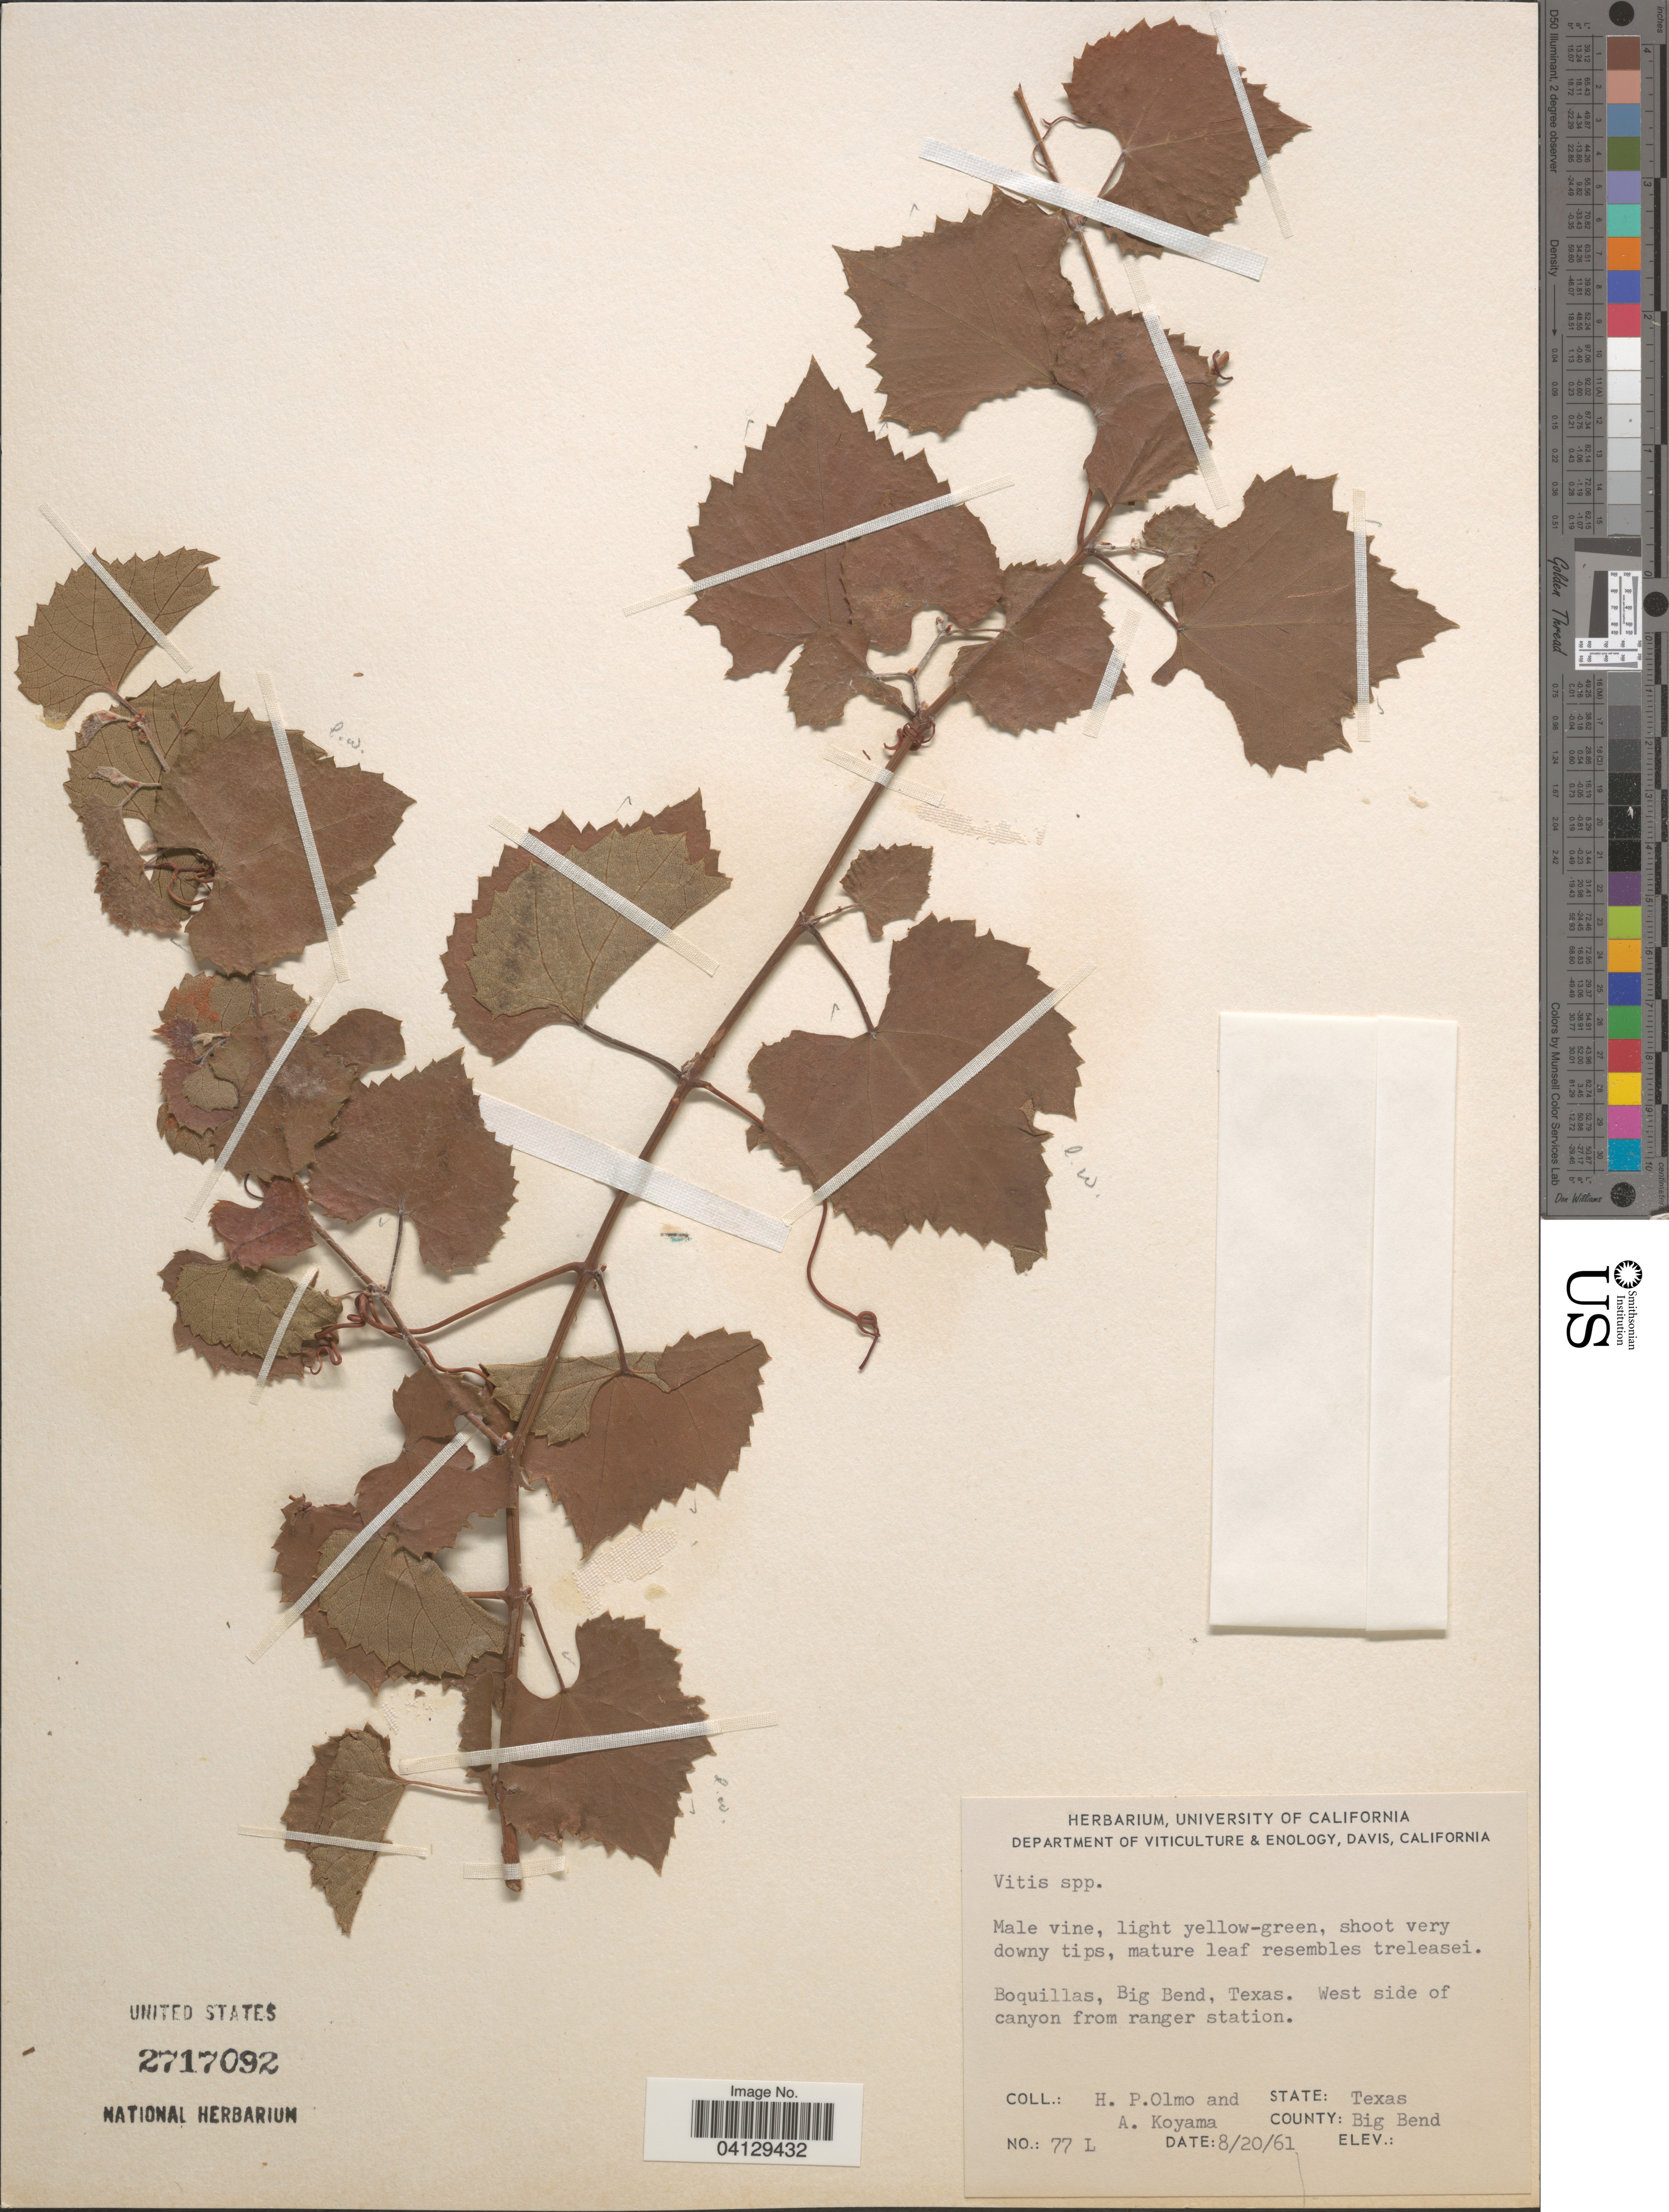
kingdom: Plantae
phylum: Tracheophyta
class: Magnoliopsida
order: Vitales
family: Vitaceae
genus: Vitis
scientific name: Vitis sp.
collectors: H. Olmo & A. Koyama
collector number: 77L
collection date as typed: Transcribed d/m/y: 20/8/61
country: United States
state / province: Texas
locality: Boquillas, Big Bend. West side of canyon from ranger station. County: Big Bend.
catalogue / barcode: US 2717092